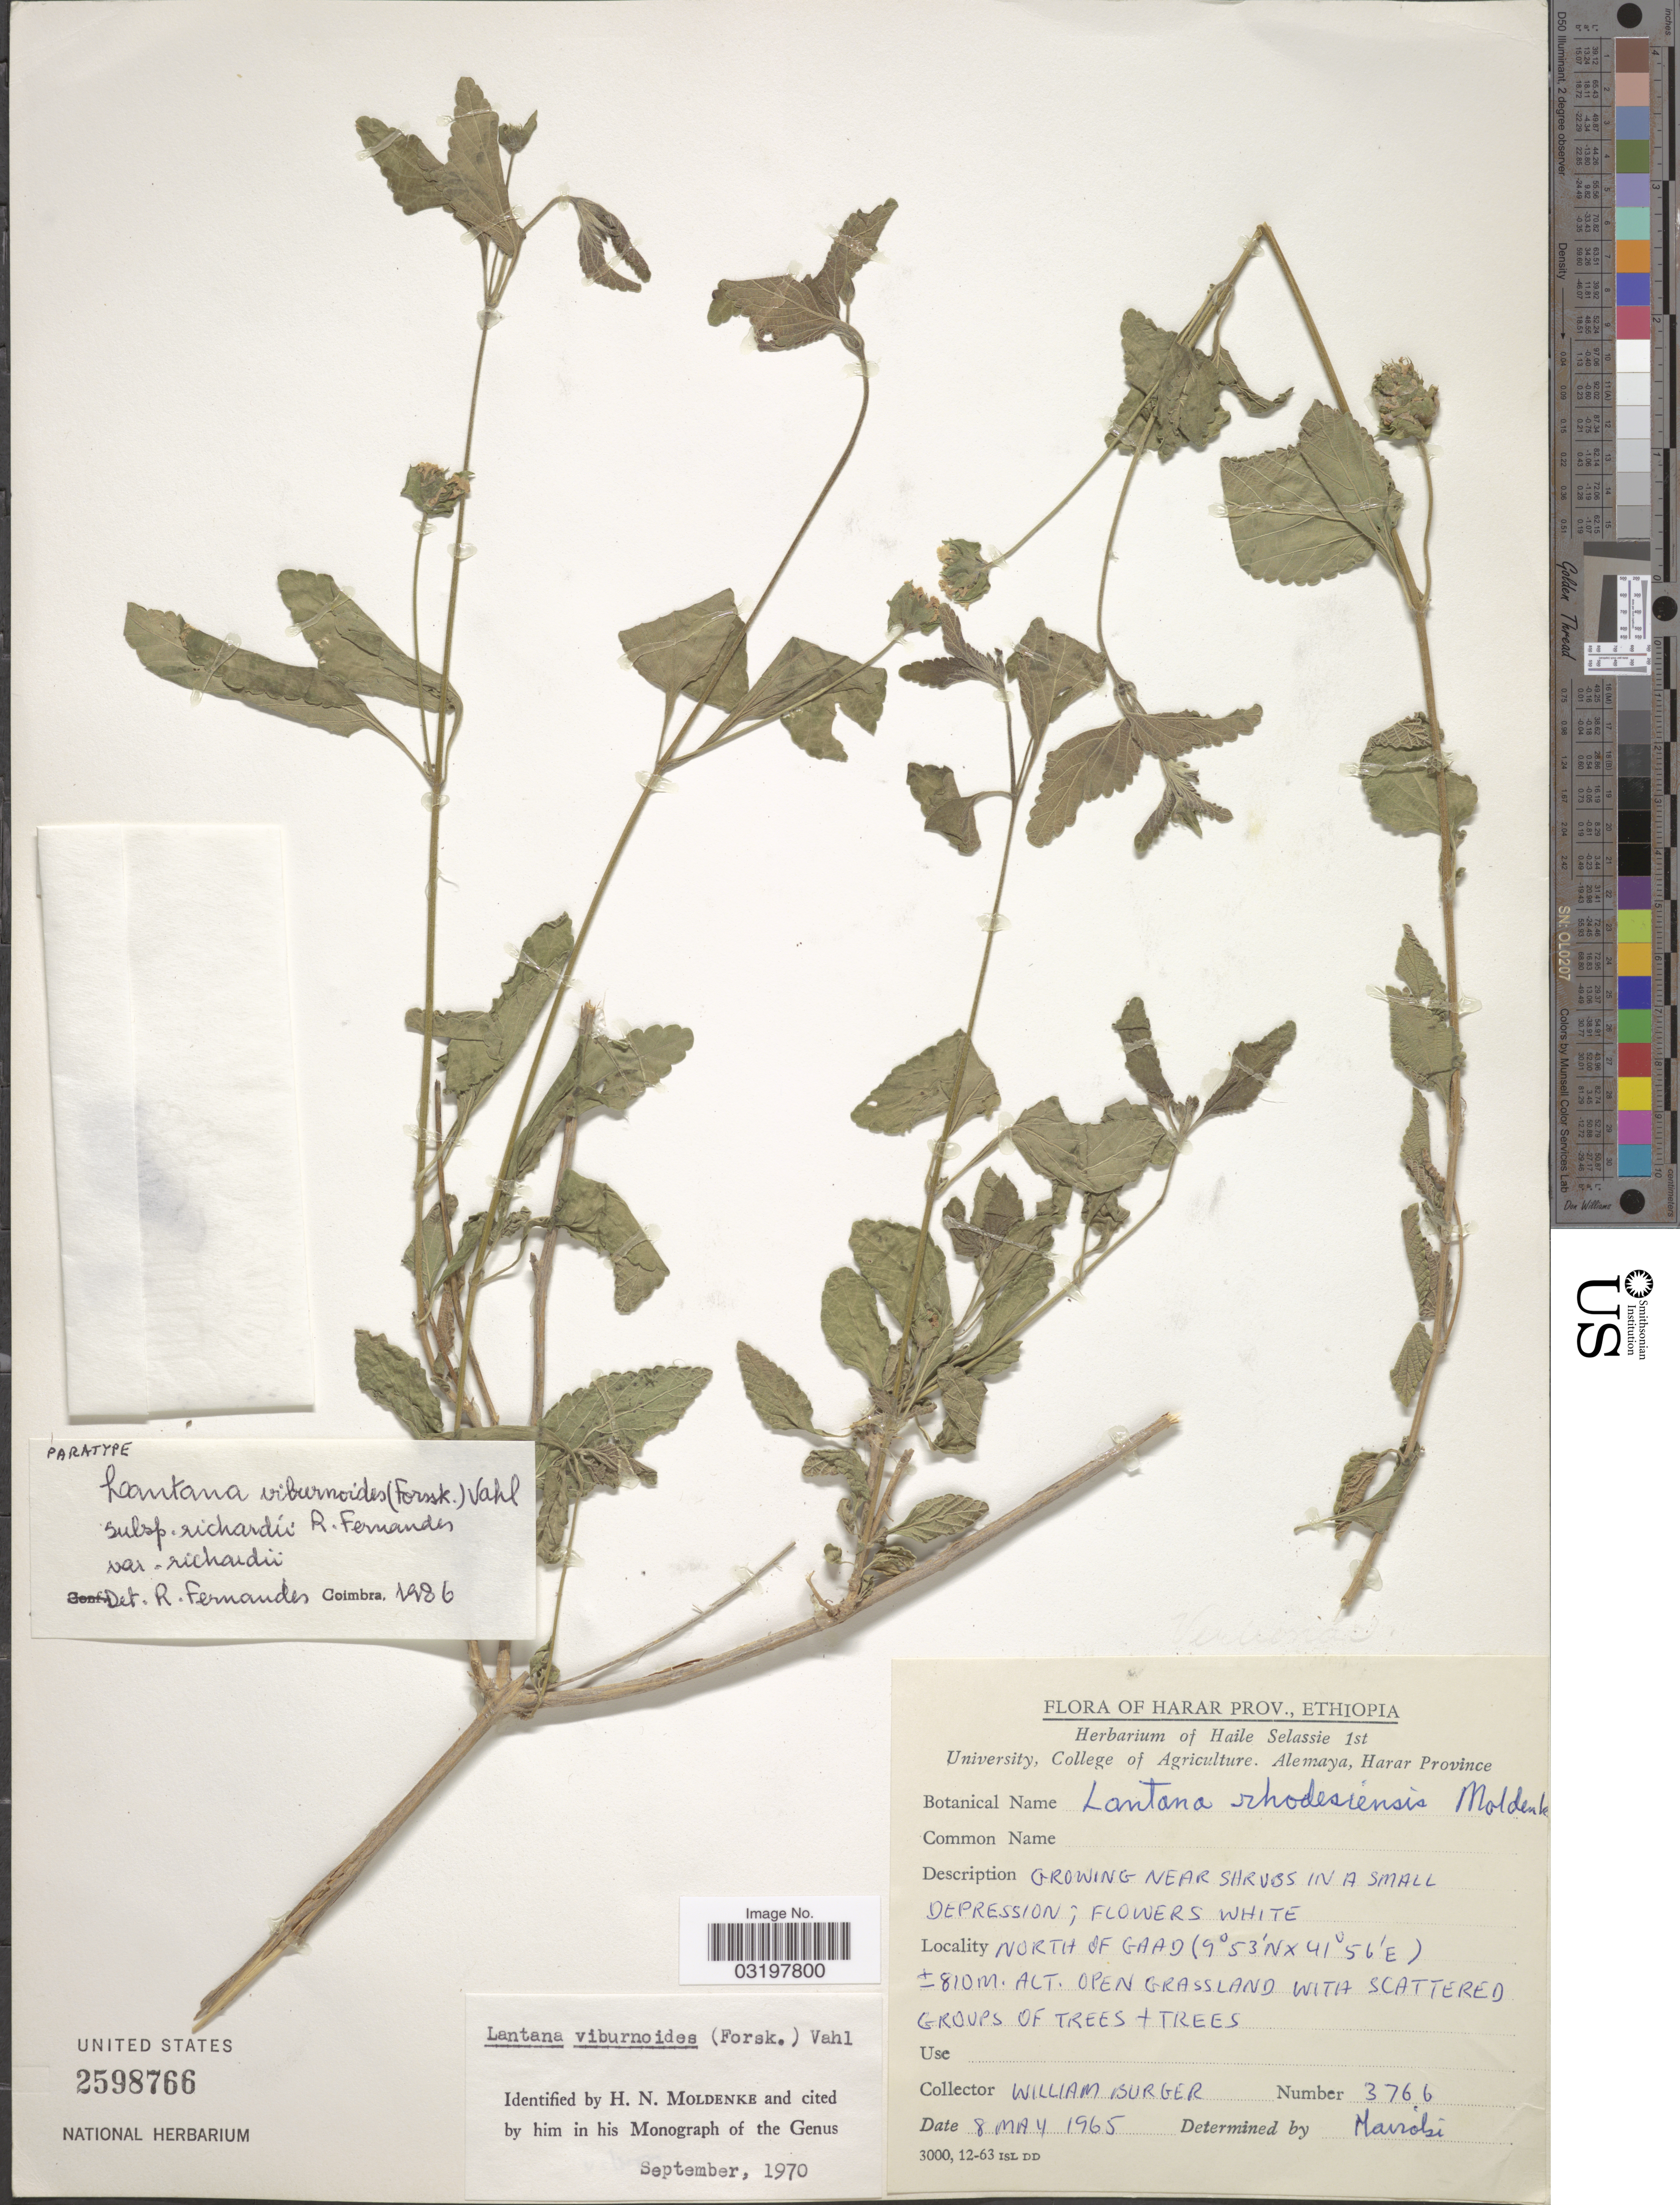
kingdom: Plantae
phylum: Tracheophyta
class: Magnoliopsida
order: Lamiales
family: Verbenaceae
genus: Lantana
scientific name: Lantana viburnoides var. richardii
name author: R. Fern.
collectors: W. Burger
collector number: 3766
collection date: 1965-05-08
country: Ethiopia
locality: Harar Prov., North of Gaad.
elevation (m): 810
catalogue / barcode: US 2598766